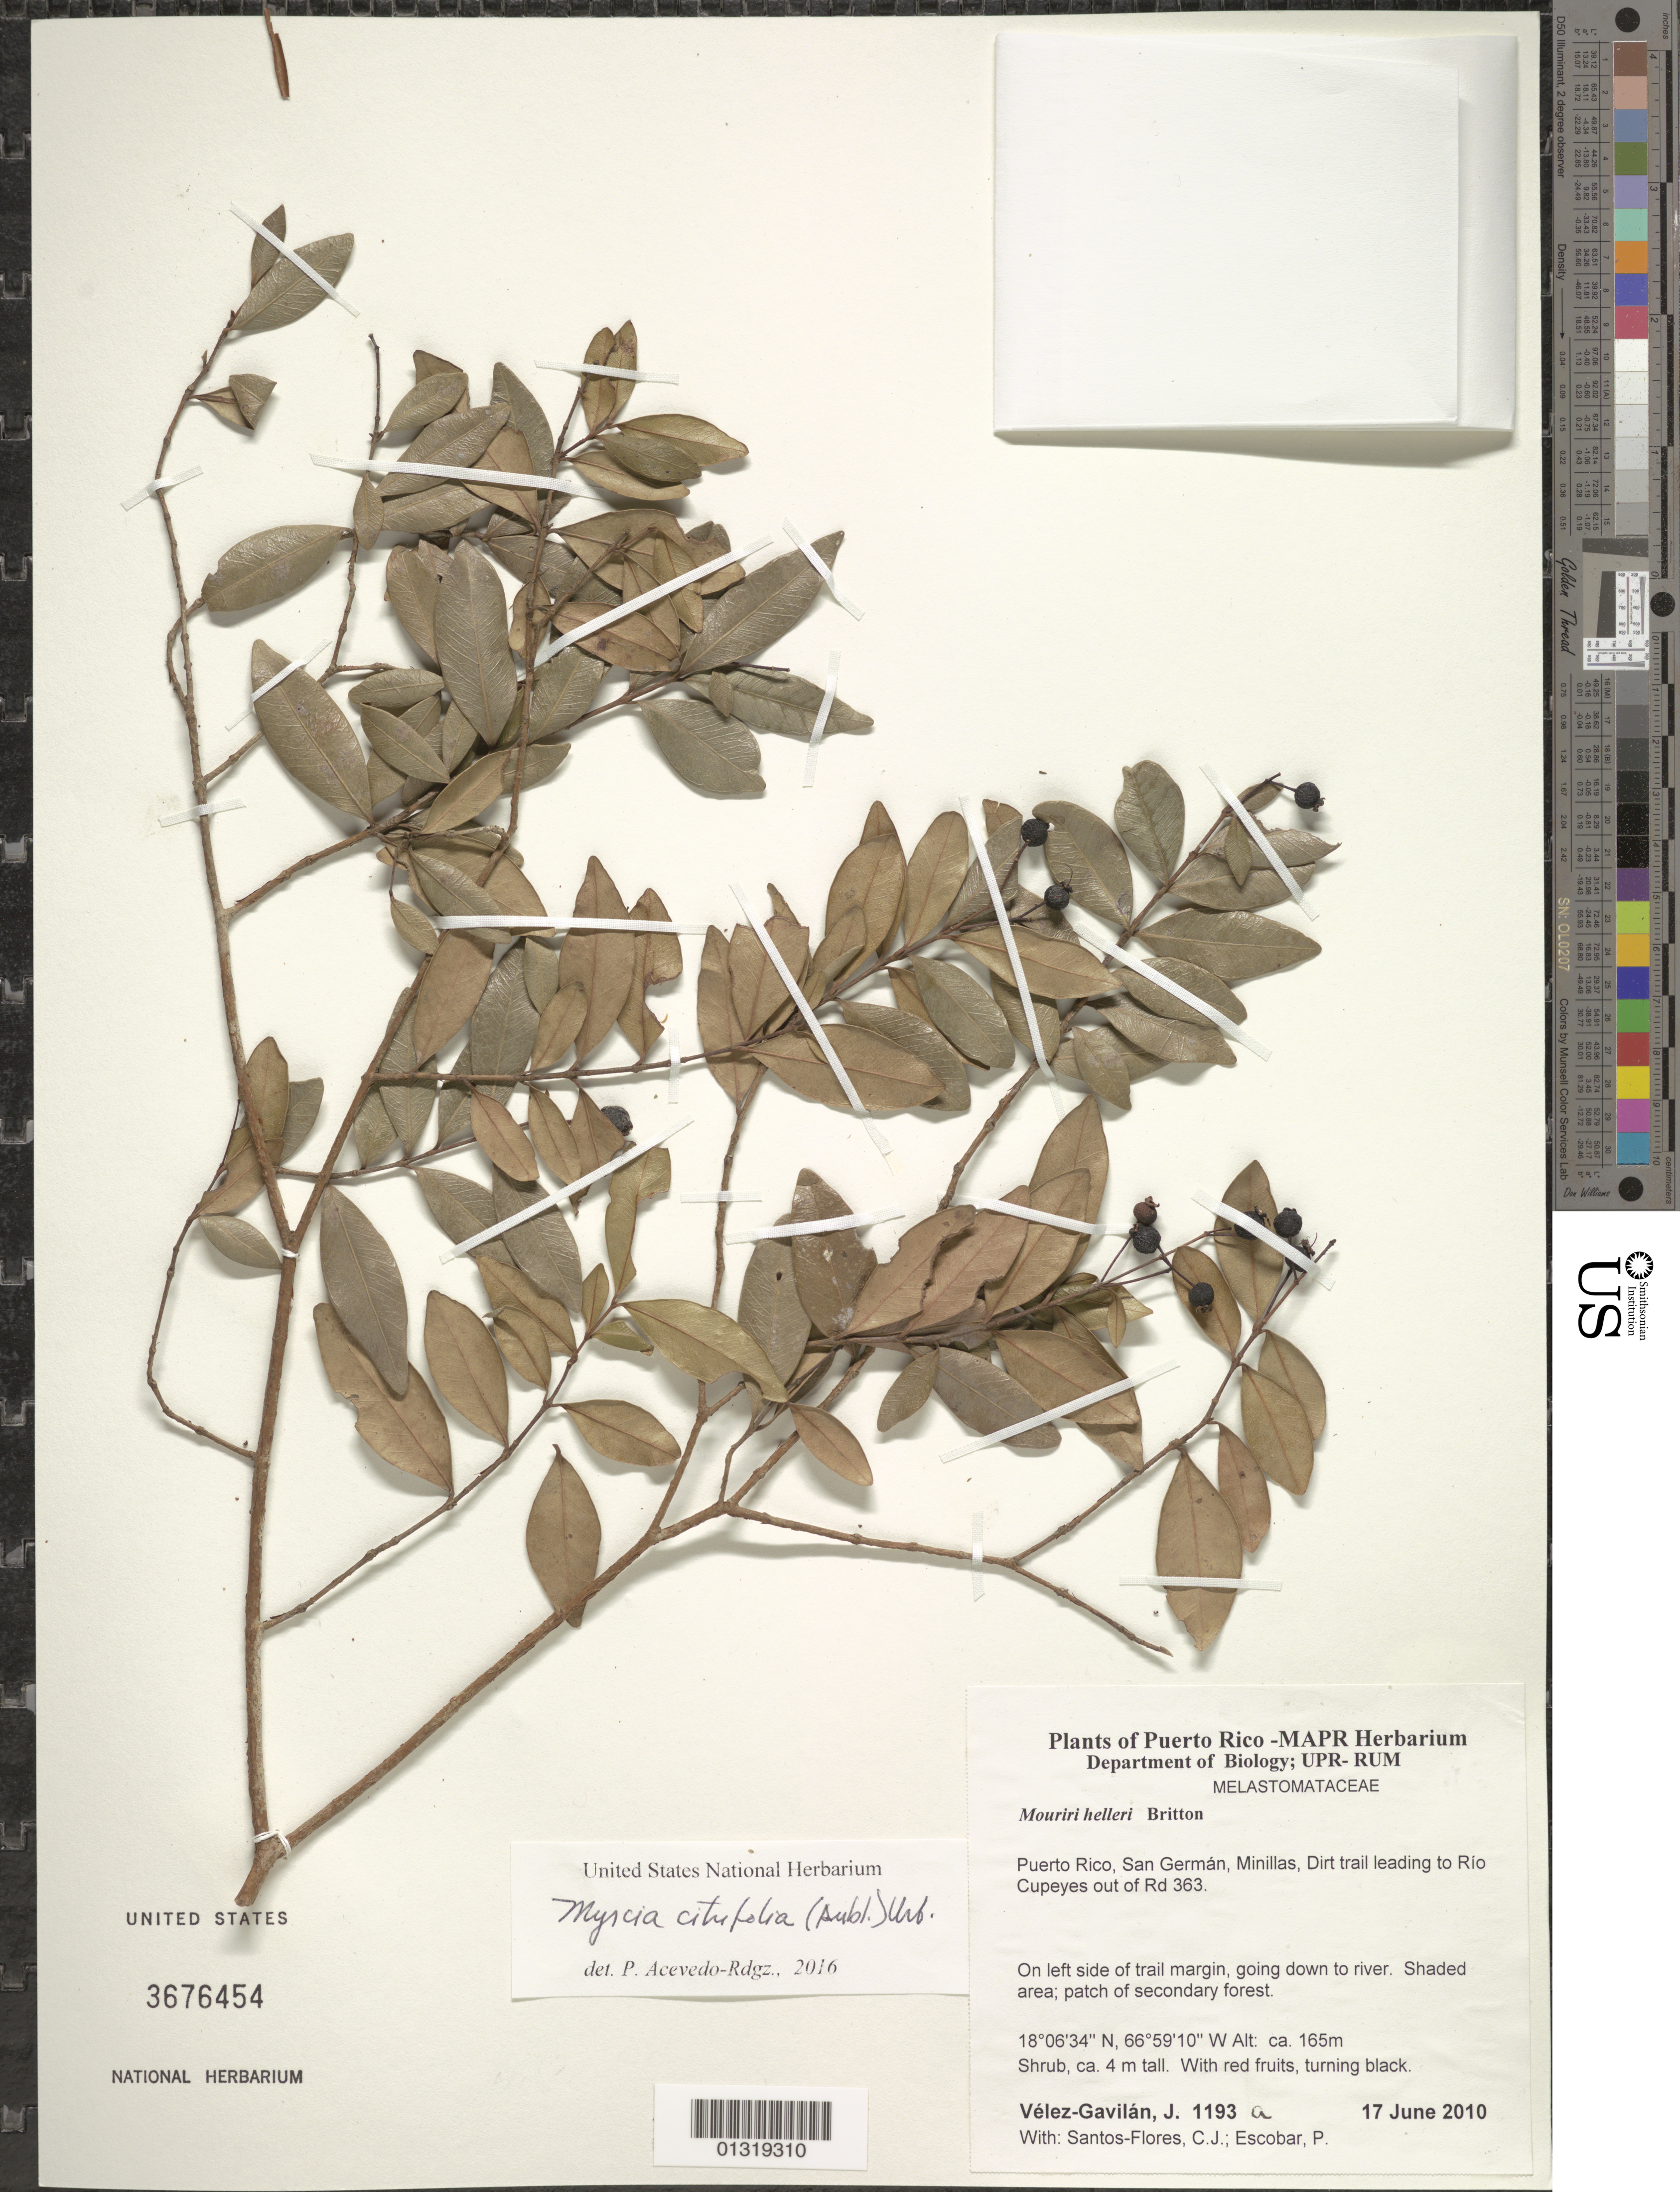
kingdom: Plantae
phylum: Tracheophyta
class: Magnoliopsida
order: Myrtales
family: Myrtaceae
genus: Myrcia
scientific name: Myrcia citrifolia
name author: (Aubl.) Urb.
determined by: Acevedo-Rodríguez, P., (BOT), Smithsonian Institution - National Museum of Natural History (UNITED STATES)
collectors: J. Vélez-Gavilán, C. Santos-Flores & P. Escobar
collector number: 1193 a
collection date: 2010-06-17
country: Puerto Rico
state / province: San Germán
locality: Minillas, dirt trail leading to Río Cupeyes out of Rd 363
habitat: On left side of trail margin, going down to river. Shaded area; patch of secondary forest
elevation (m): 165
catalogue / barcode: US 3676454